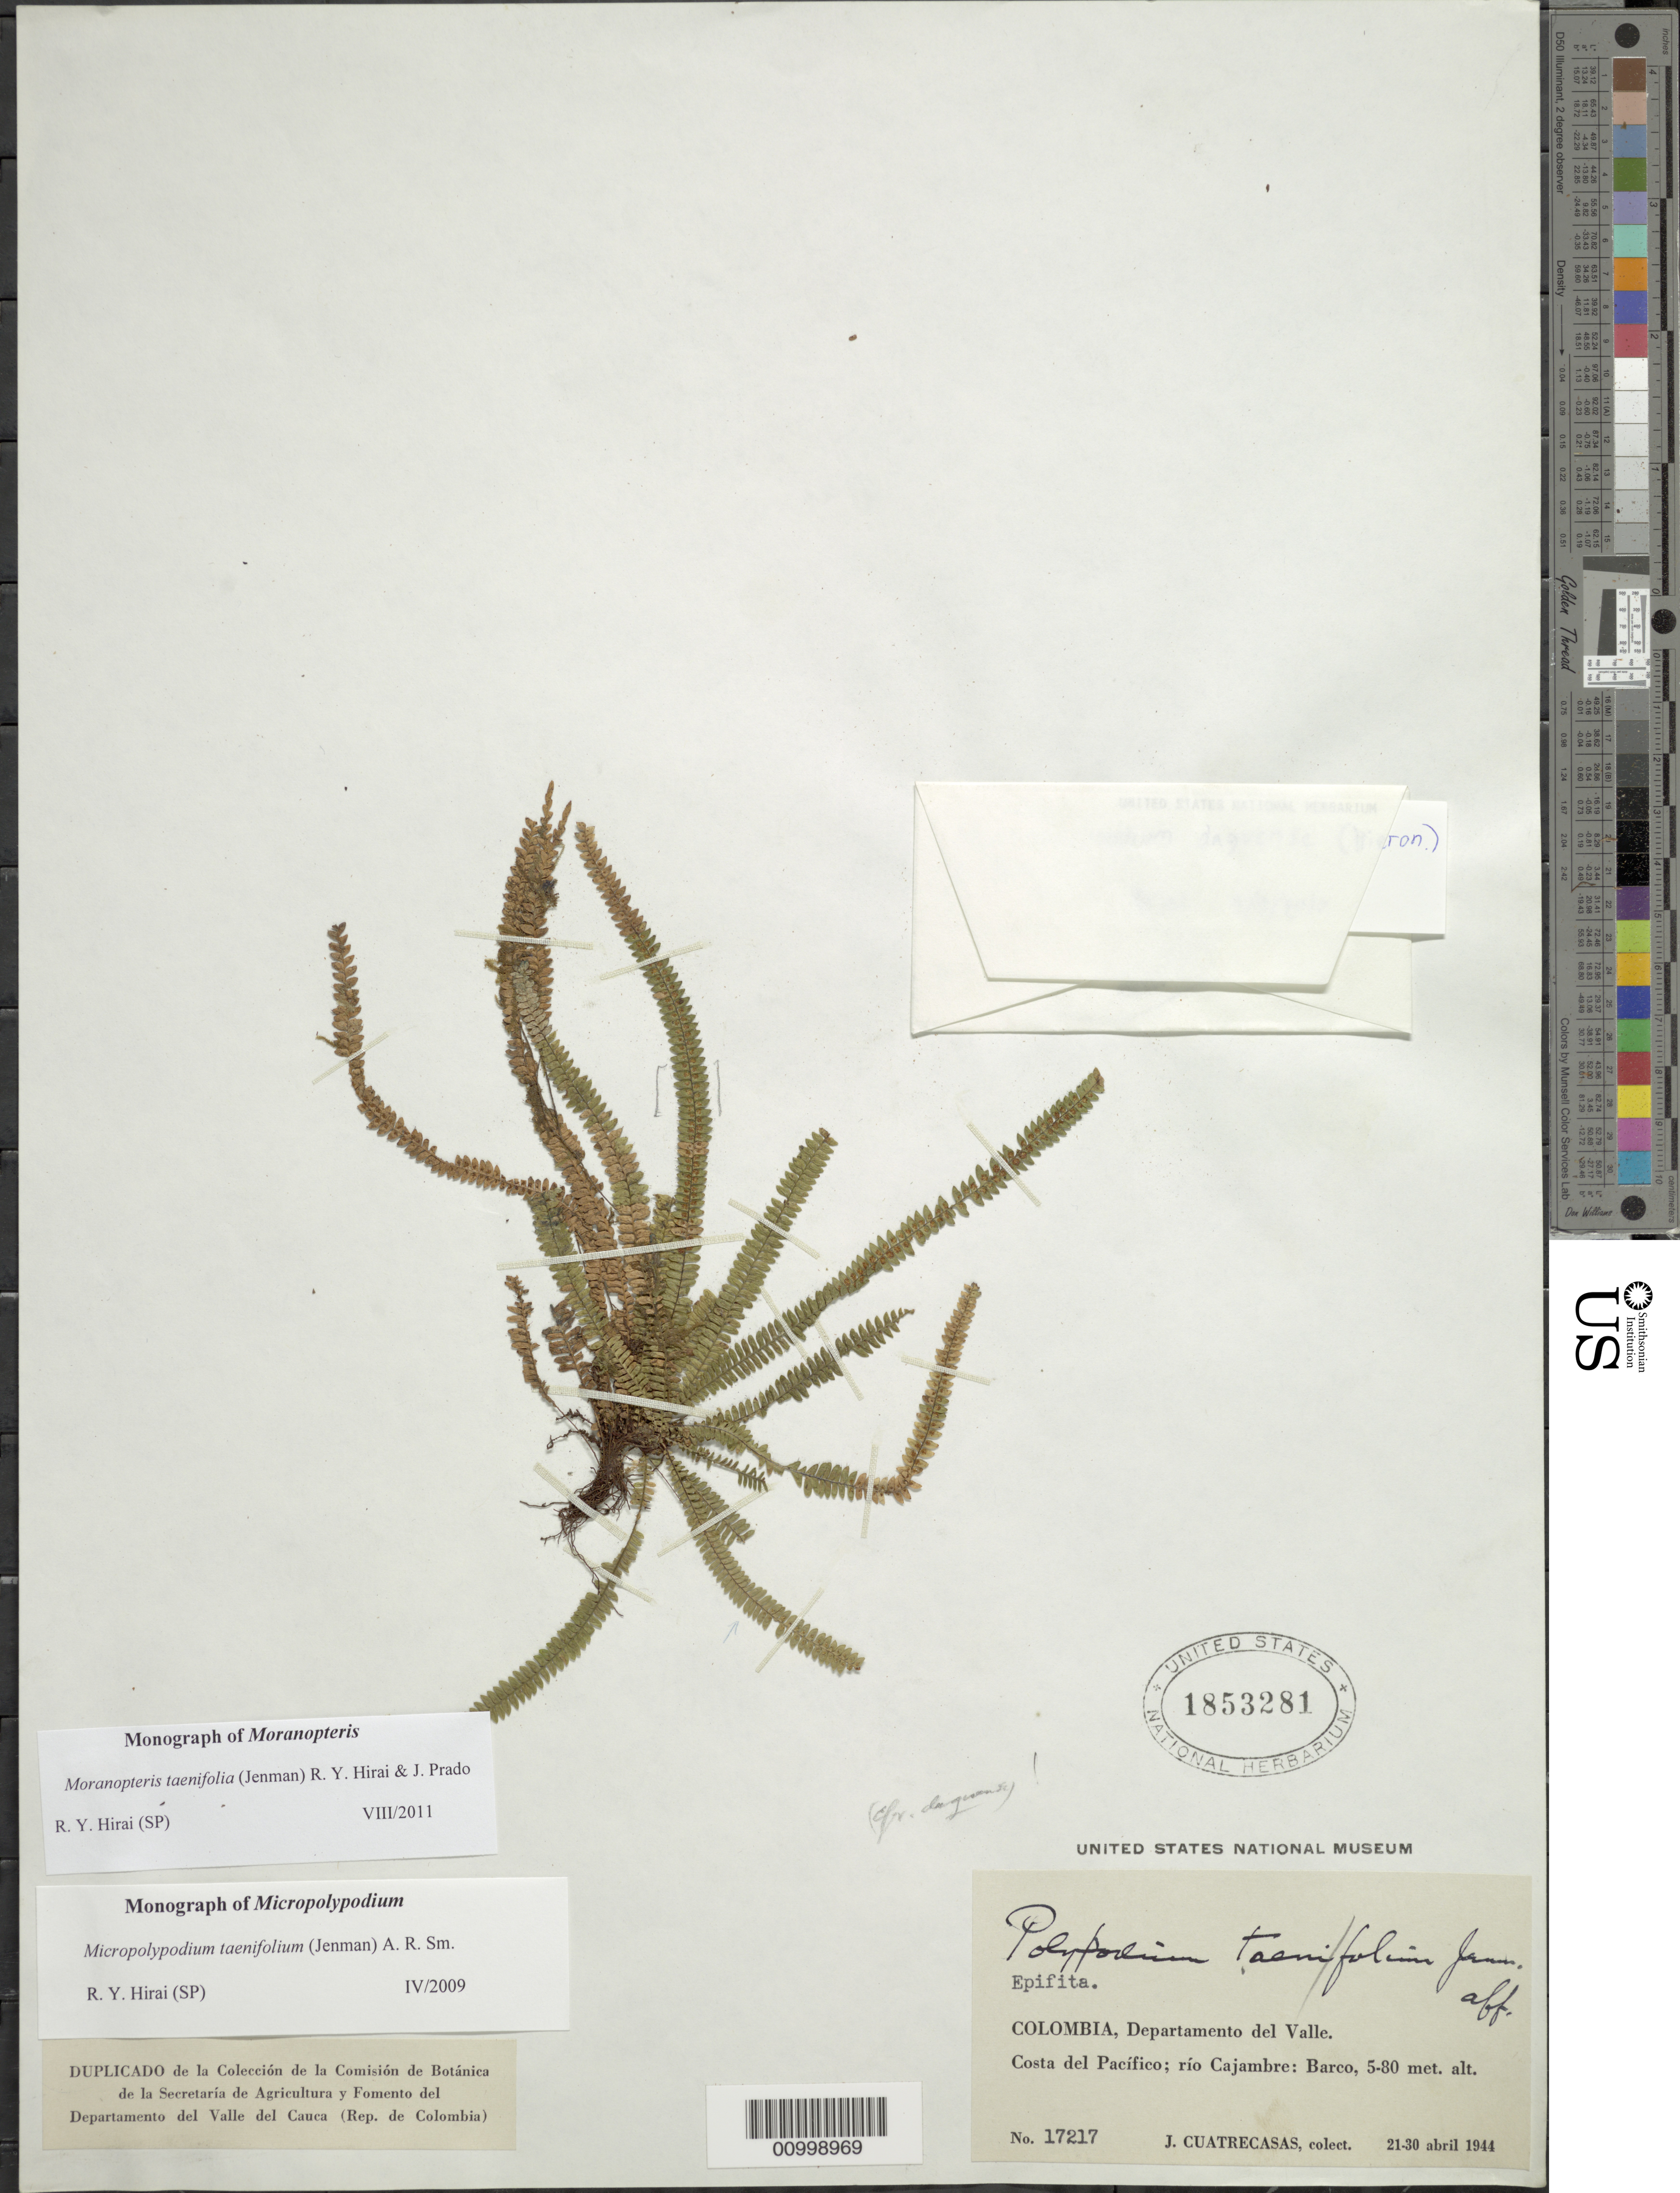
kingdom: Plantae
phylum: Tracheophyta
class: Polypodiopsida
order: Polypodiales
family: Polypodiaceae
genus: Moranopteris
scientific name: Moranopteris taenifolia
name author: (Jenman) R. Y. Hirai & J. Prado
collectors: J. Cuatrecasas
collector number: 17217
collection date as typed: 21-30 April 1944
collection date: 1944-04-21/1944-04-30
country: Colombia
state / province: Valle del Cauca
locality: Costa del Pacifico; rio Cajambre: Barco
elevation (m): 5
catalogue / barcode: US 1853281